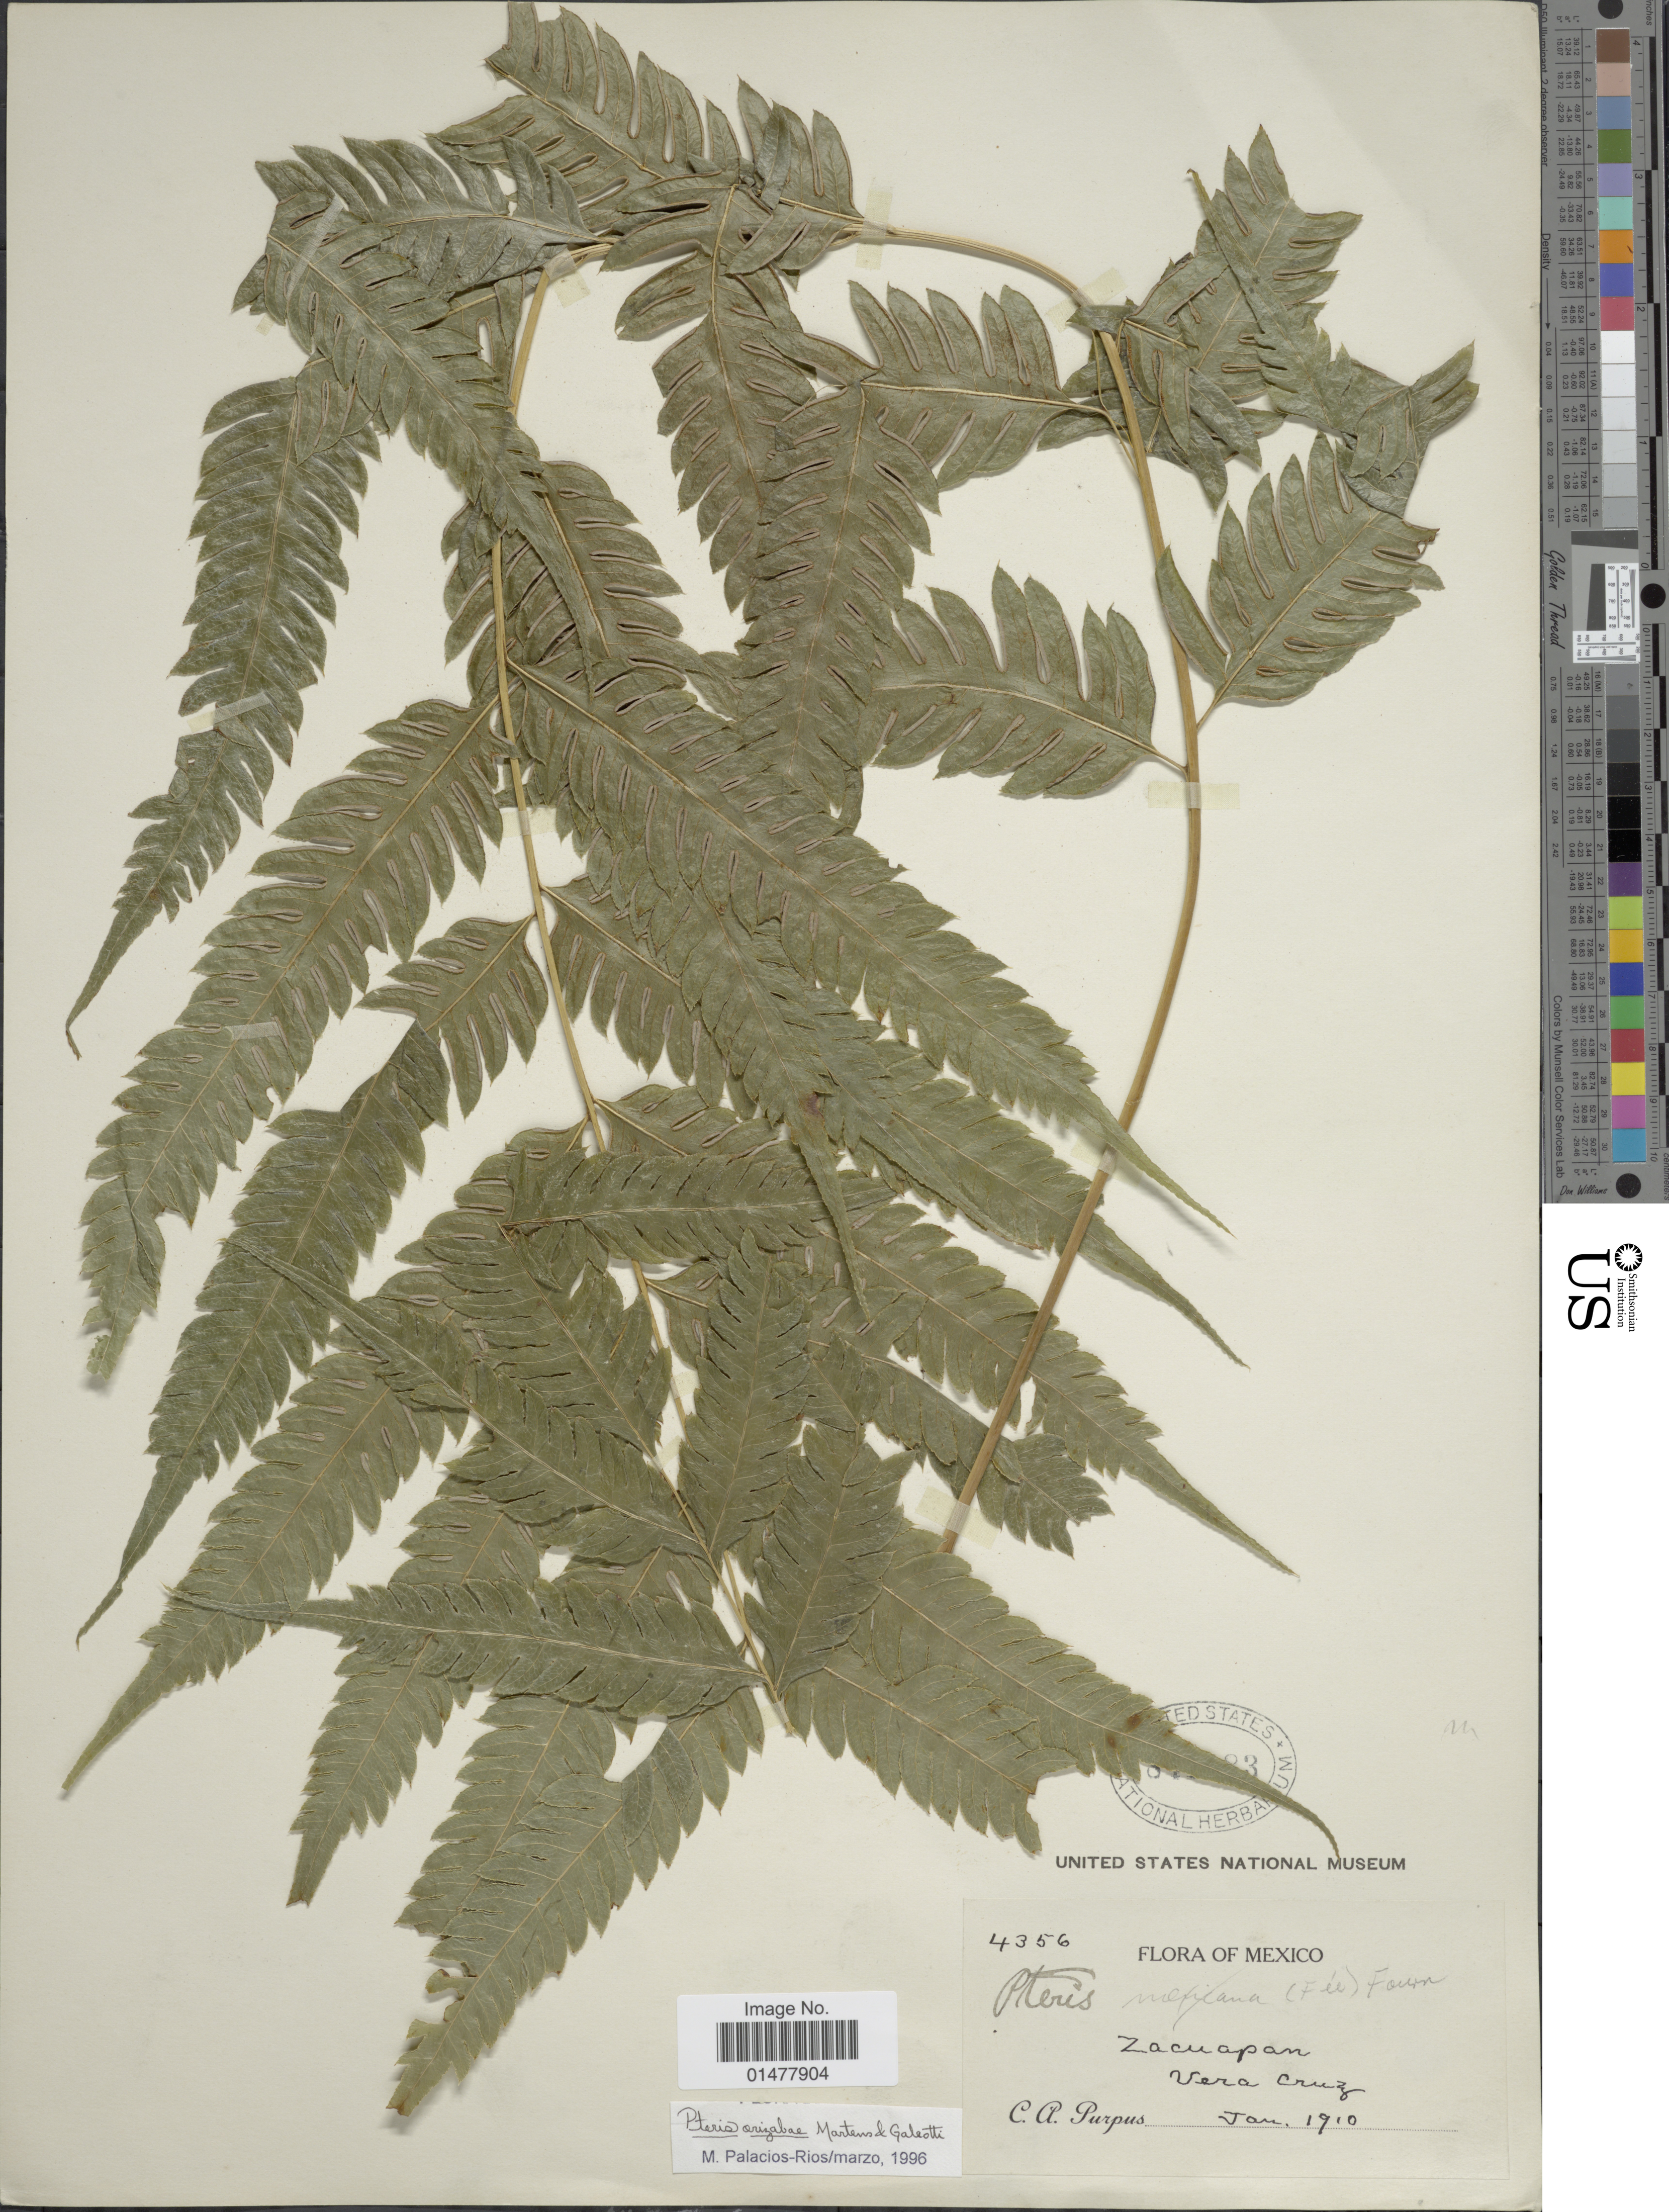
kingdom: Plantae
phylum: Tracheophyta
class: Polypodiopsida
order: Polypodiales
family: Pteridaceae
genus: Pteris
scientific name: Pteris orizabae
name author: M. Martens & Galeotti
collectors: C. A. Purpus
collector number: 4356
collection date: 1910-01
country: Mexico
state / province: Veracruz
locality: Flora oF Mexico, Zacuapan, Vera Cruz